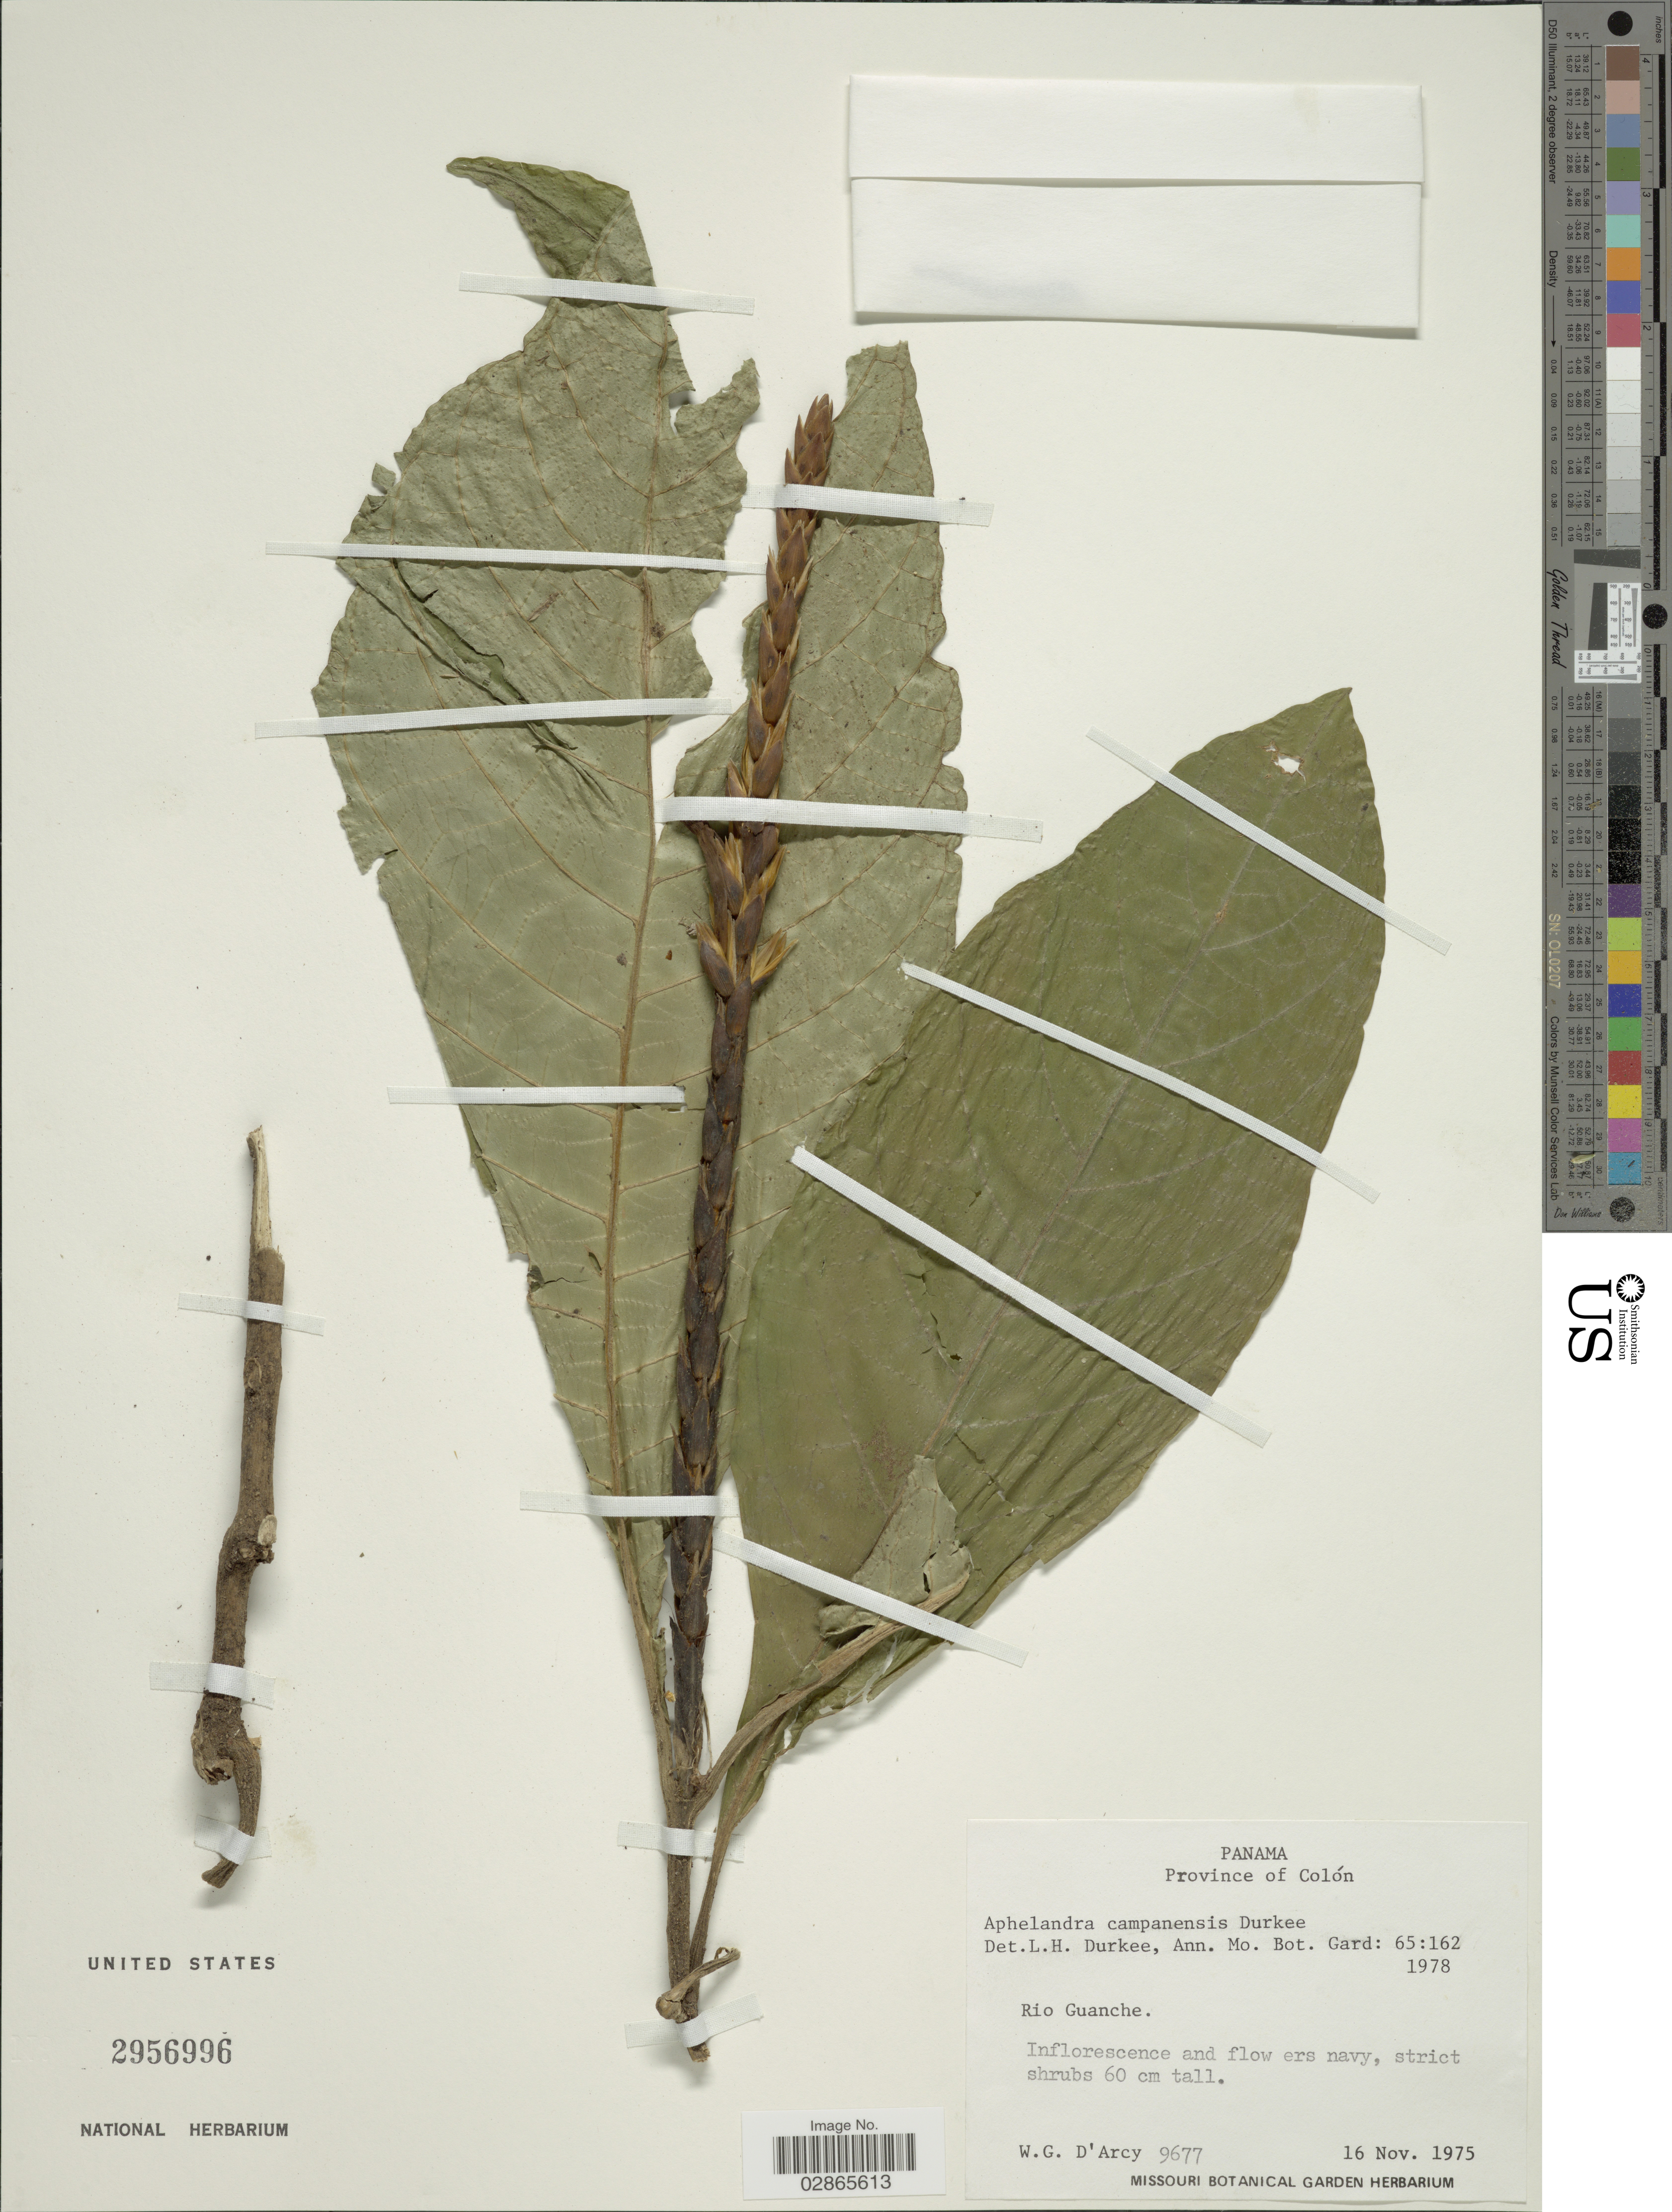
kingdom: Plantae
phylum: Tracheophyta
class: Magnoliopsida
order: Lamiales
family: Acanthaceae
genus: Aphelandra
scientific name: Aphelandra campanensis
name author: Durkee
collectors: W. G. D'Arcy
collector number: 9677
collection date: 1975-11-16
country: Panama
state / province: Colón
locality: Rio Guanche.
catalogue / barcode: US 2956996